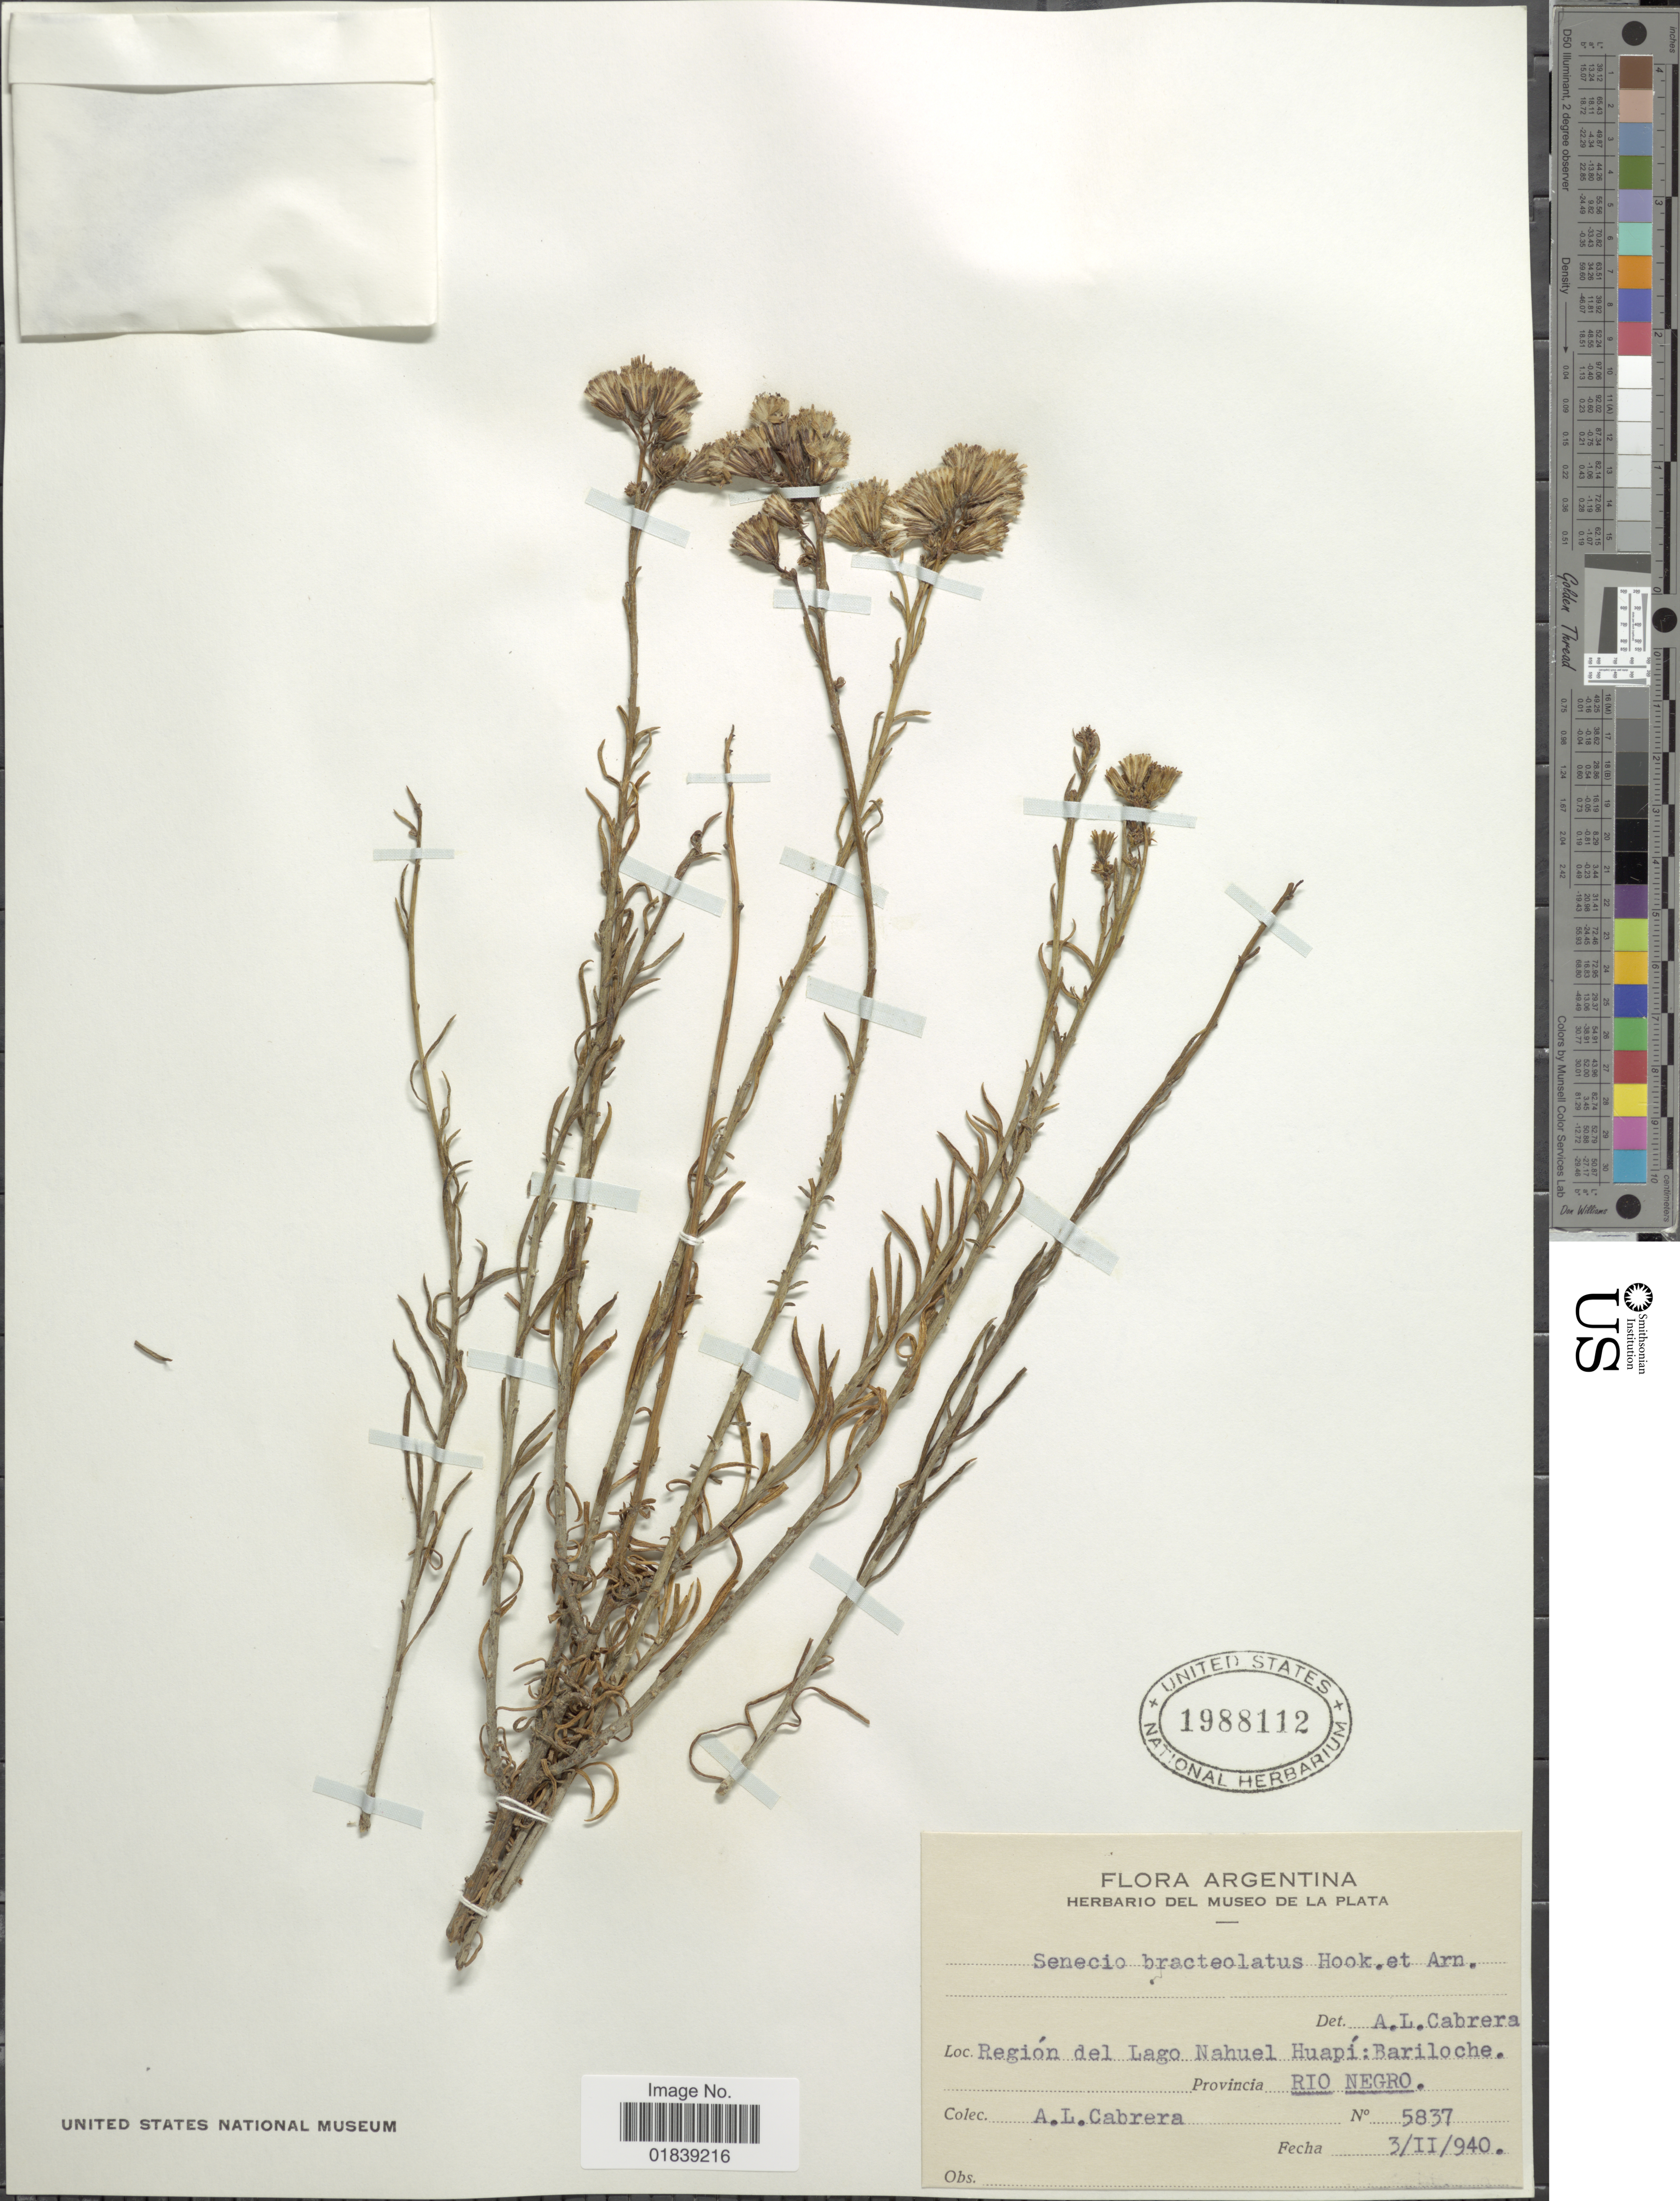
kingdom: Plantae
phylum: Tracheophyta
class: Magnoliopsida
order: Asterales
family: Asteraceae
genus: Senecio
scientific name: Senecio bracteolatus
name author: Hook. & Arn.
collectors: A. L. Cabrera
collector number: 5837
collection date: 1940-02-03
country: Argentina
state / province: Rio Negro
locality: Region del Lago Nahuel Huapi, Bariloche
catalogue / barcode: US 1988112